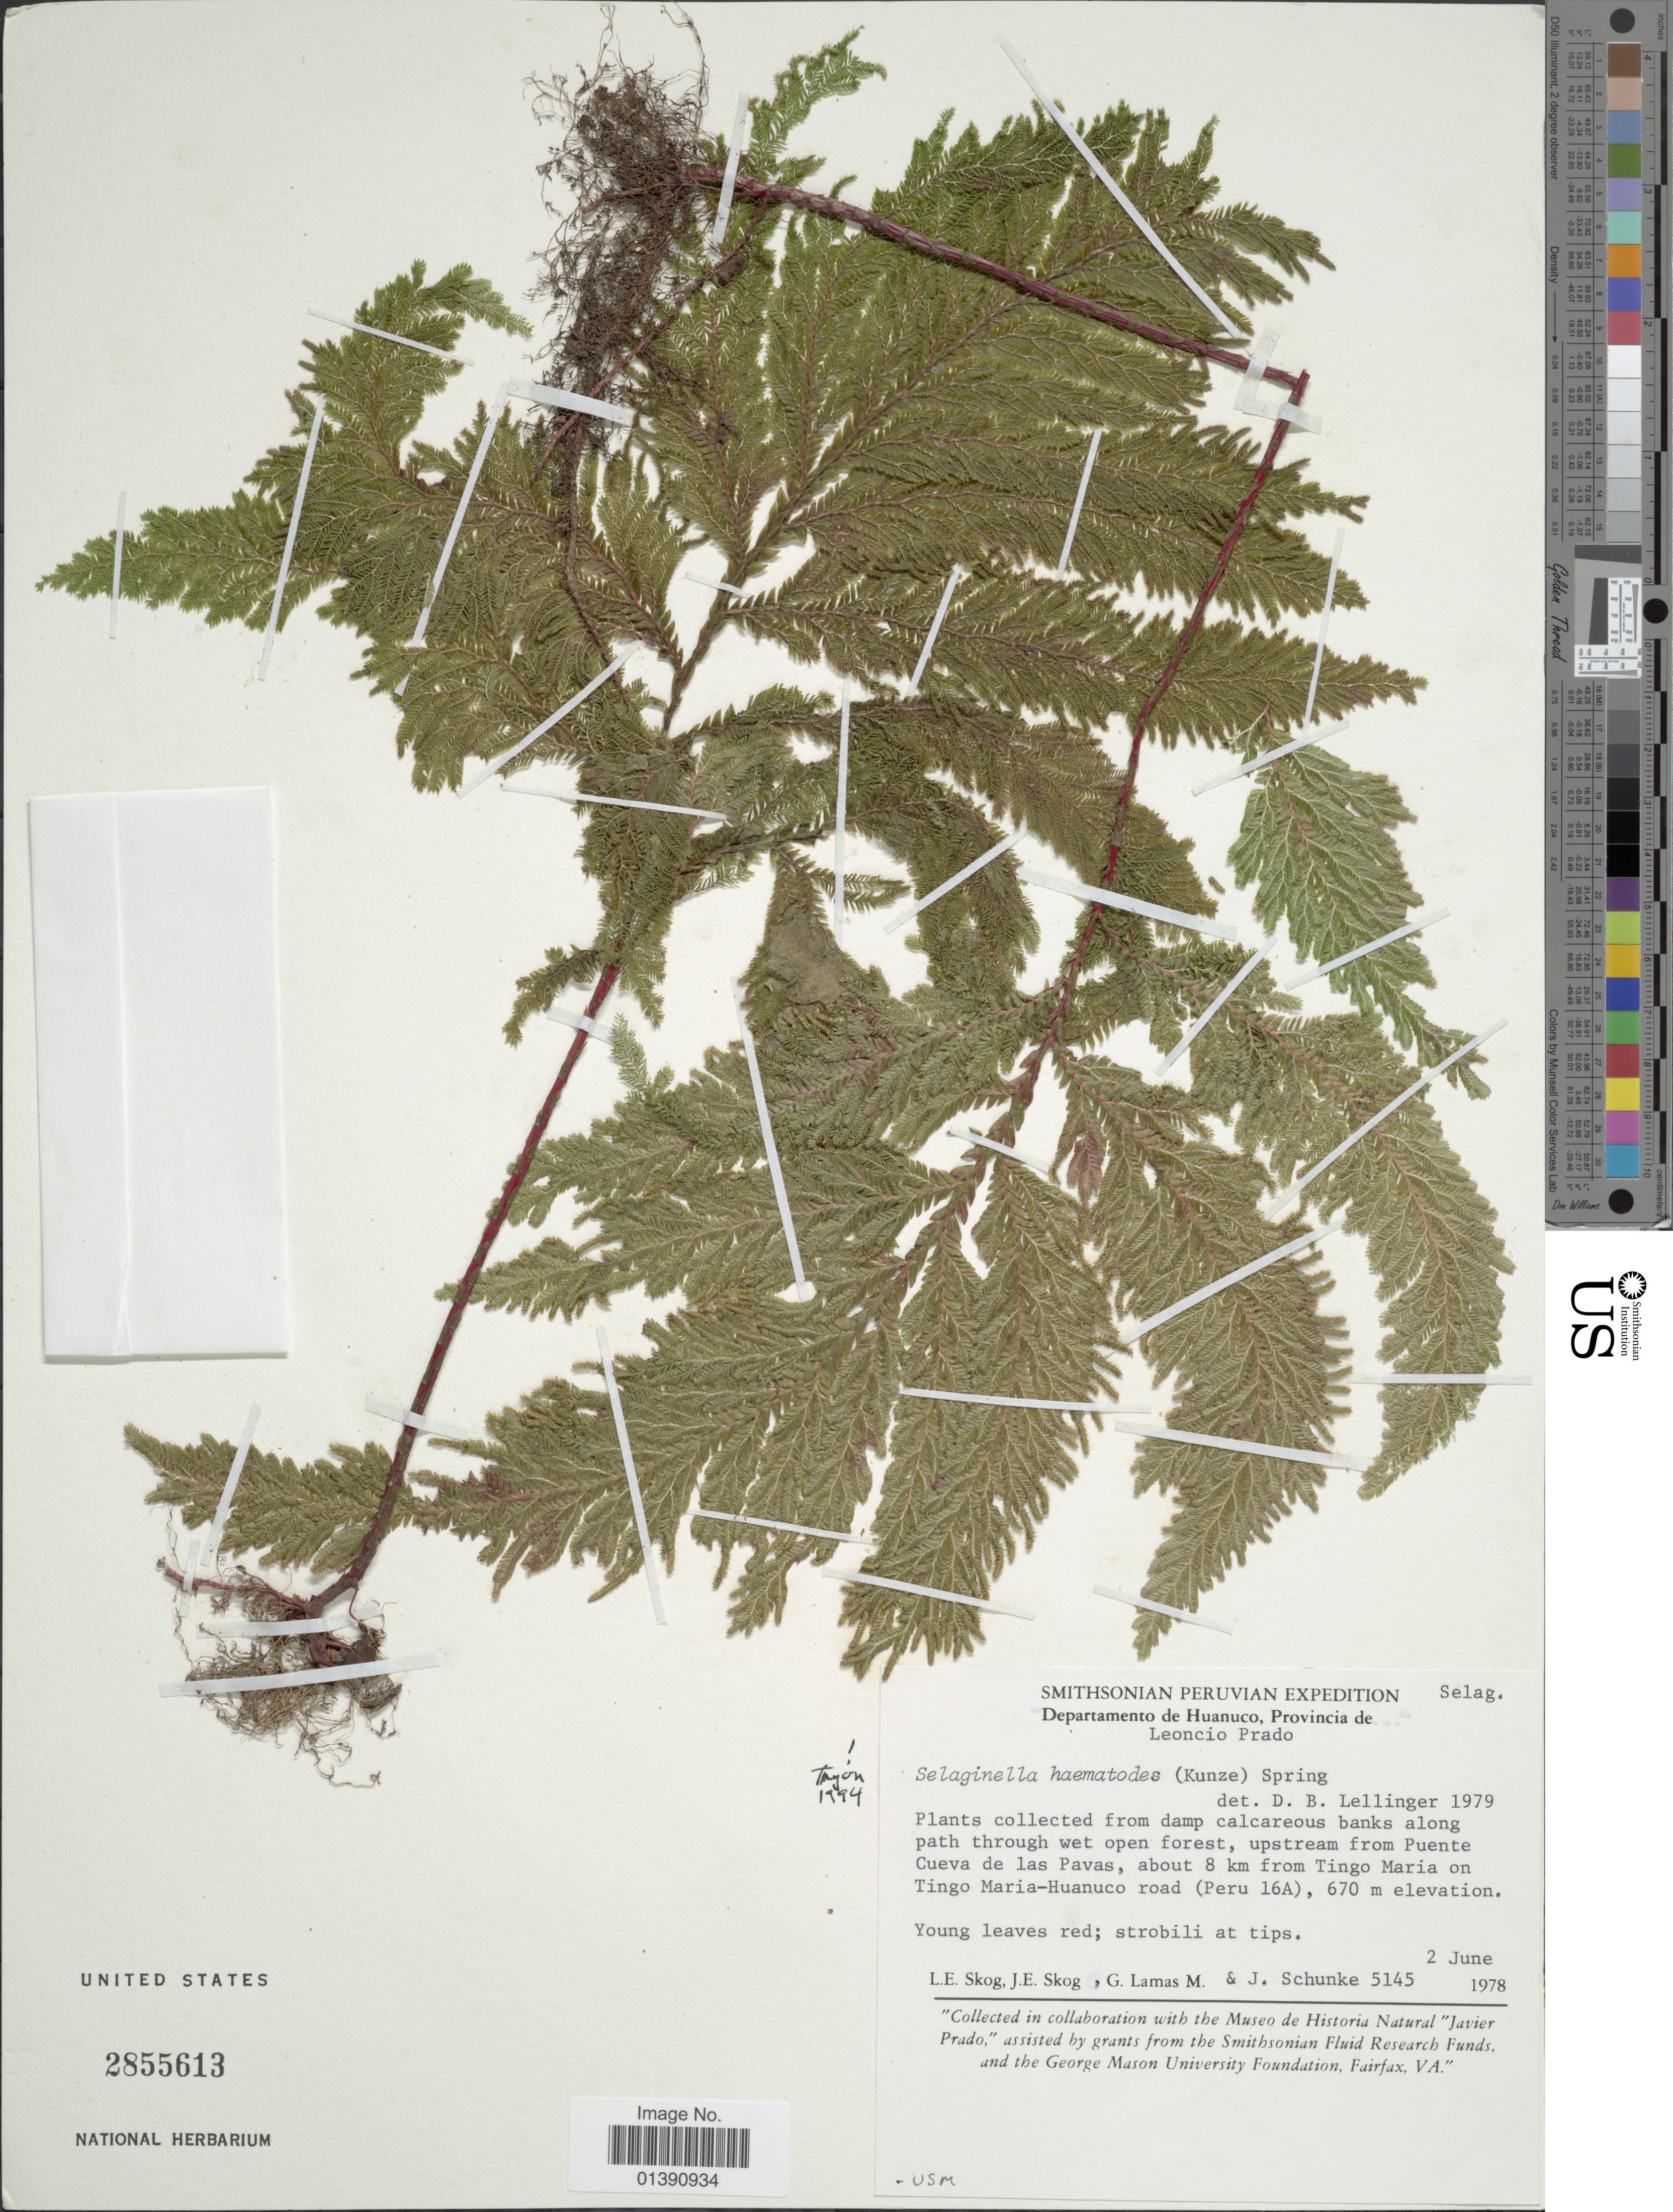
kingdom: Plantae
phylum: Tracheophyta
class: Lycopodiopsida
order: Selaginellales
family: Selaginellaceae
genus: Selaginella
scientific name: Selaginella haematodes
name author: (Kunze) Spring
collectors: L. E. Skog, J. E. Skog, G. Lamas M. & J. M. Schunke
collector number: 5145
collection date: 1978-06-02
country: Peru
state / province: Huánuco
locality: Provincia de Leonico Prado, upsrtream from Puente Cueva de las Pavas, about 8 km from Tingo maria on Tingo Maria-Huanco road (Peru 16A)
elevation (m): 670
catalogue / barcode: US 2855613